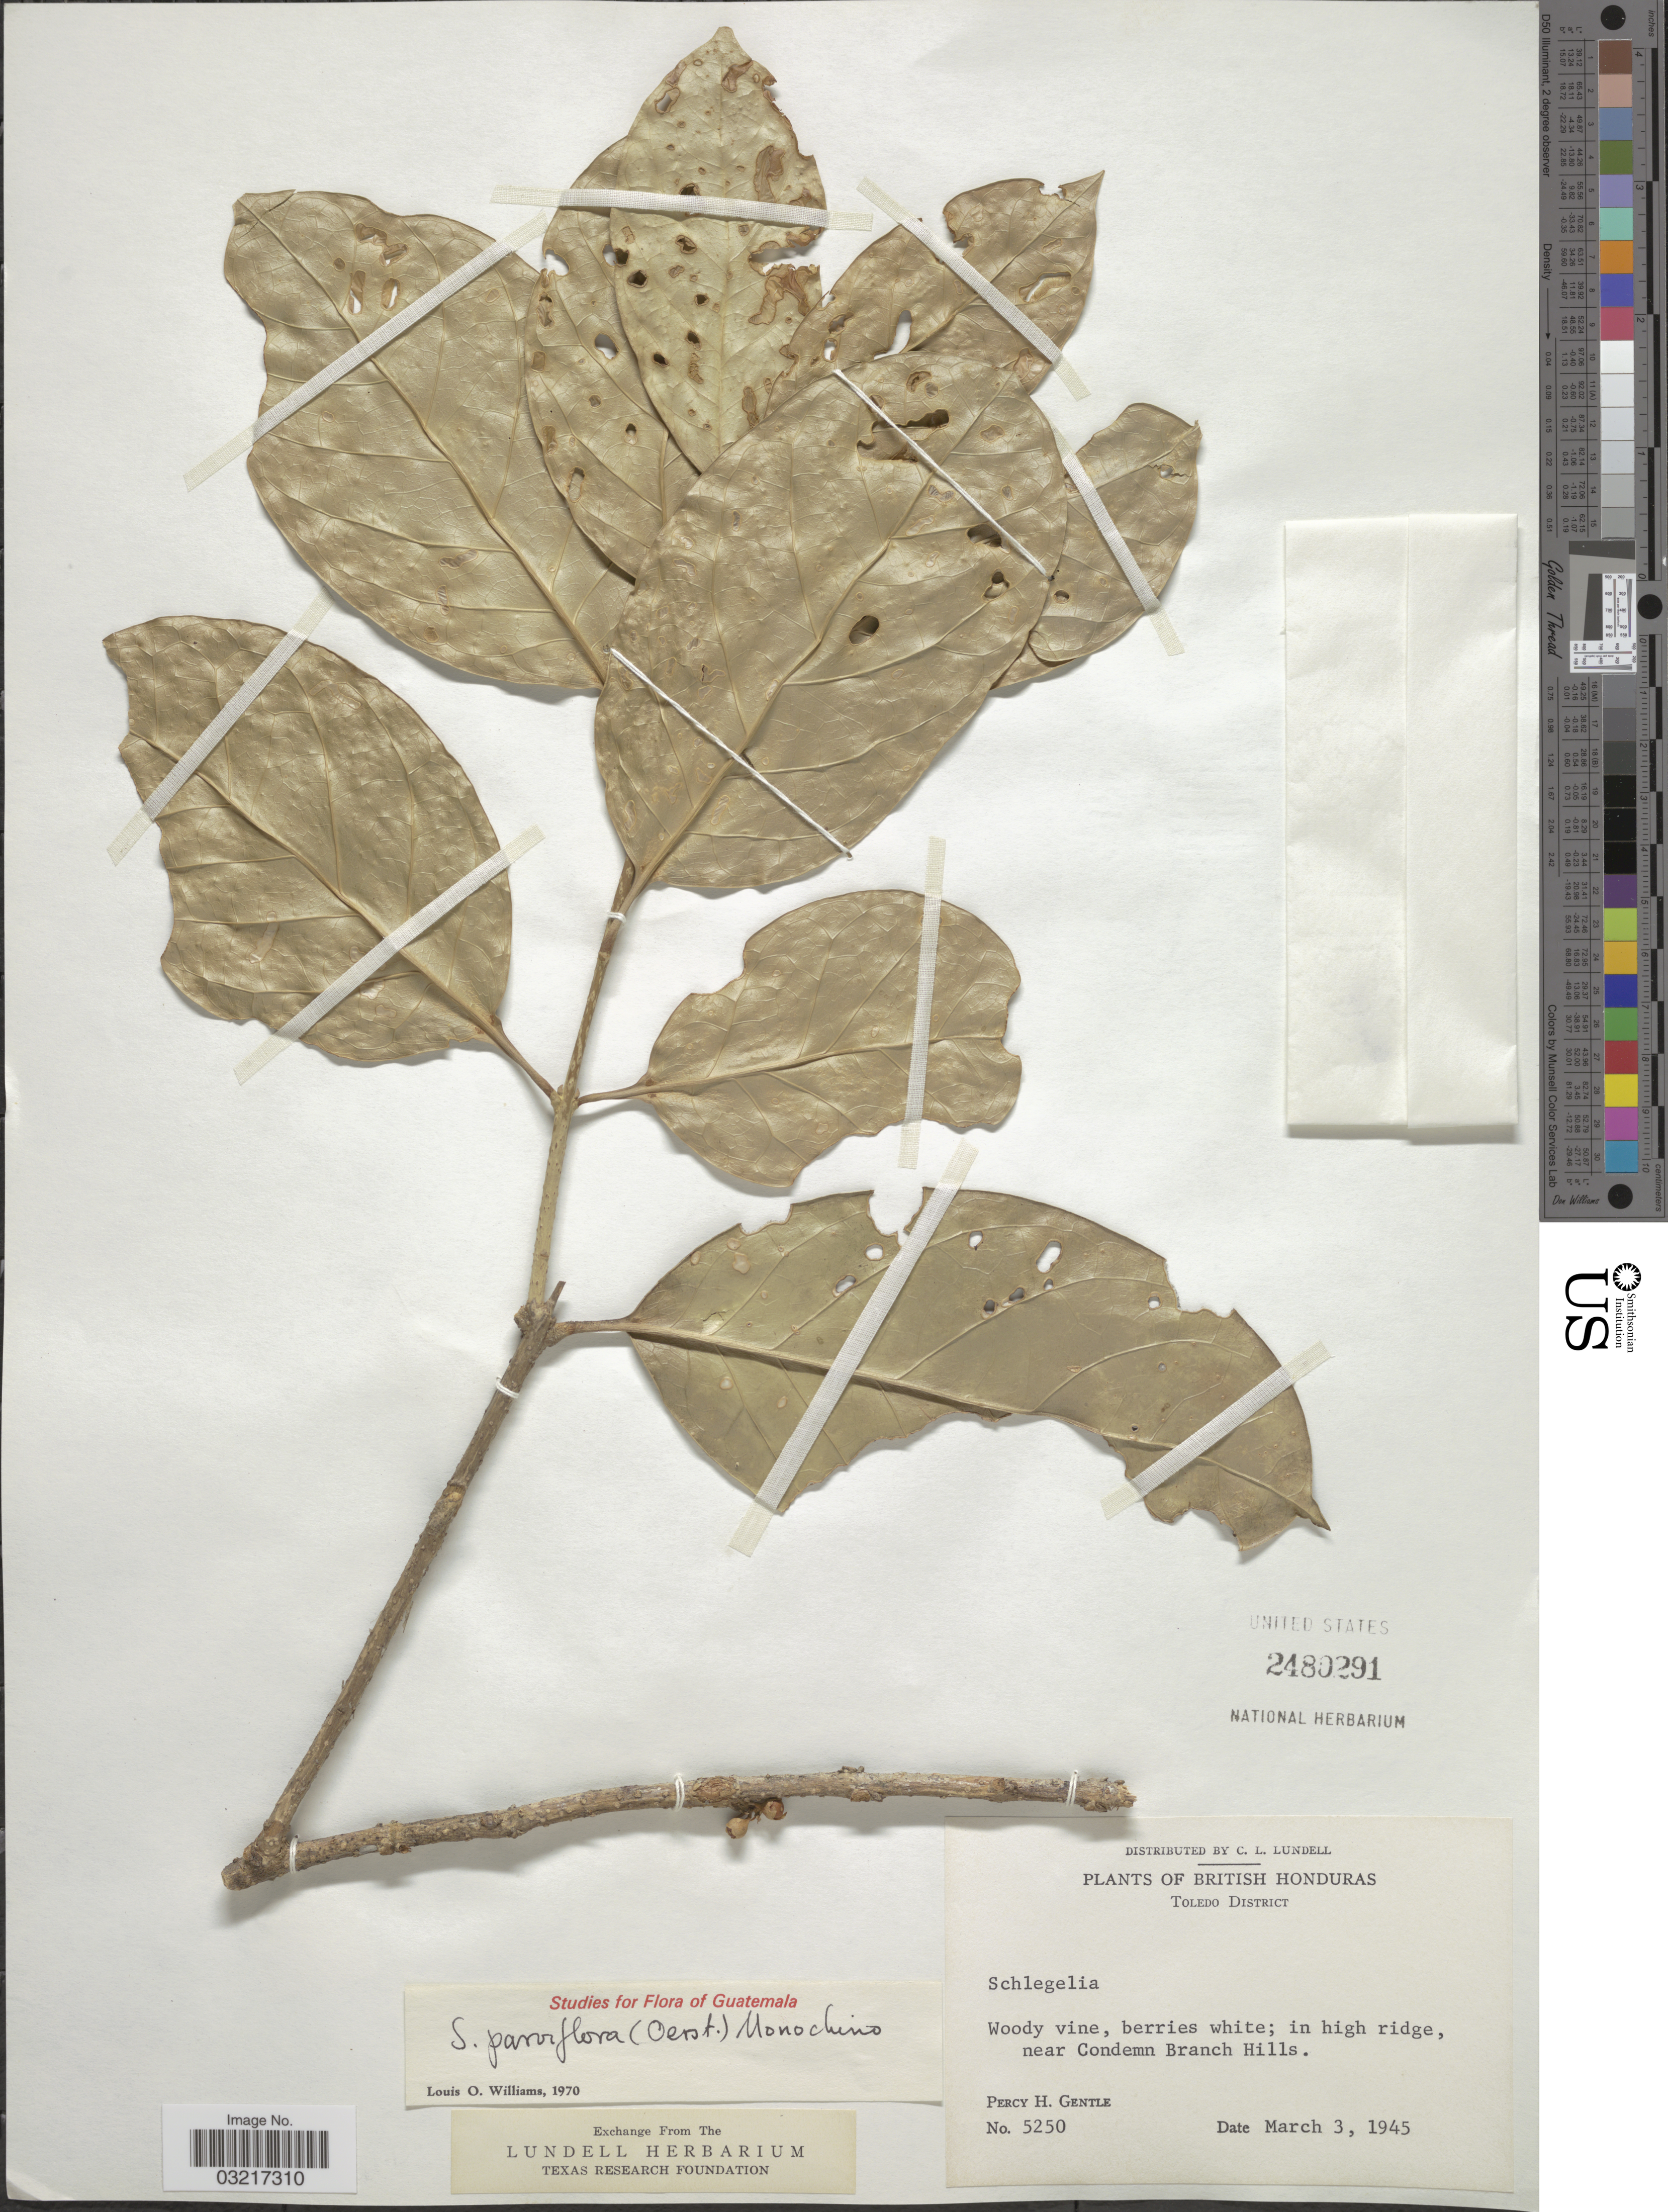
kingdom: Plantae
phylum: Tracheophyta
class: Magnoliopsida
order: Lamiales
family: Schlegeliaceae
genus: Schlegelia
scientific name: Schlegelia parviflora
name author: (Oerst.) Monach.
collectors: P. H. Gentle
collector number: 5250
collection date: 1945-03-03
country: Belize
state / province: Toledo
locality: British Honduras. Toledo District. In high ridge, near Condemn Branch Hills.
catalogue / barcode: US 2480291